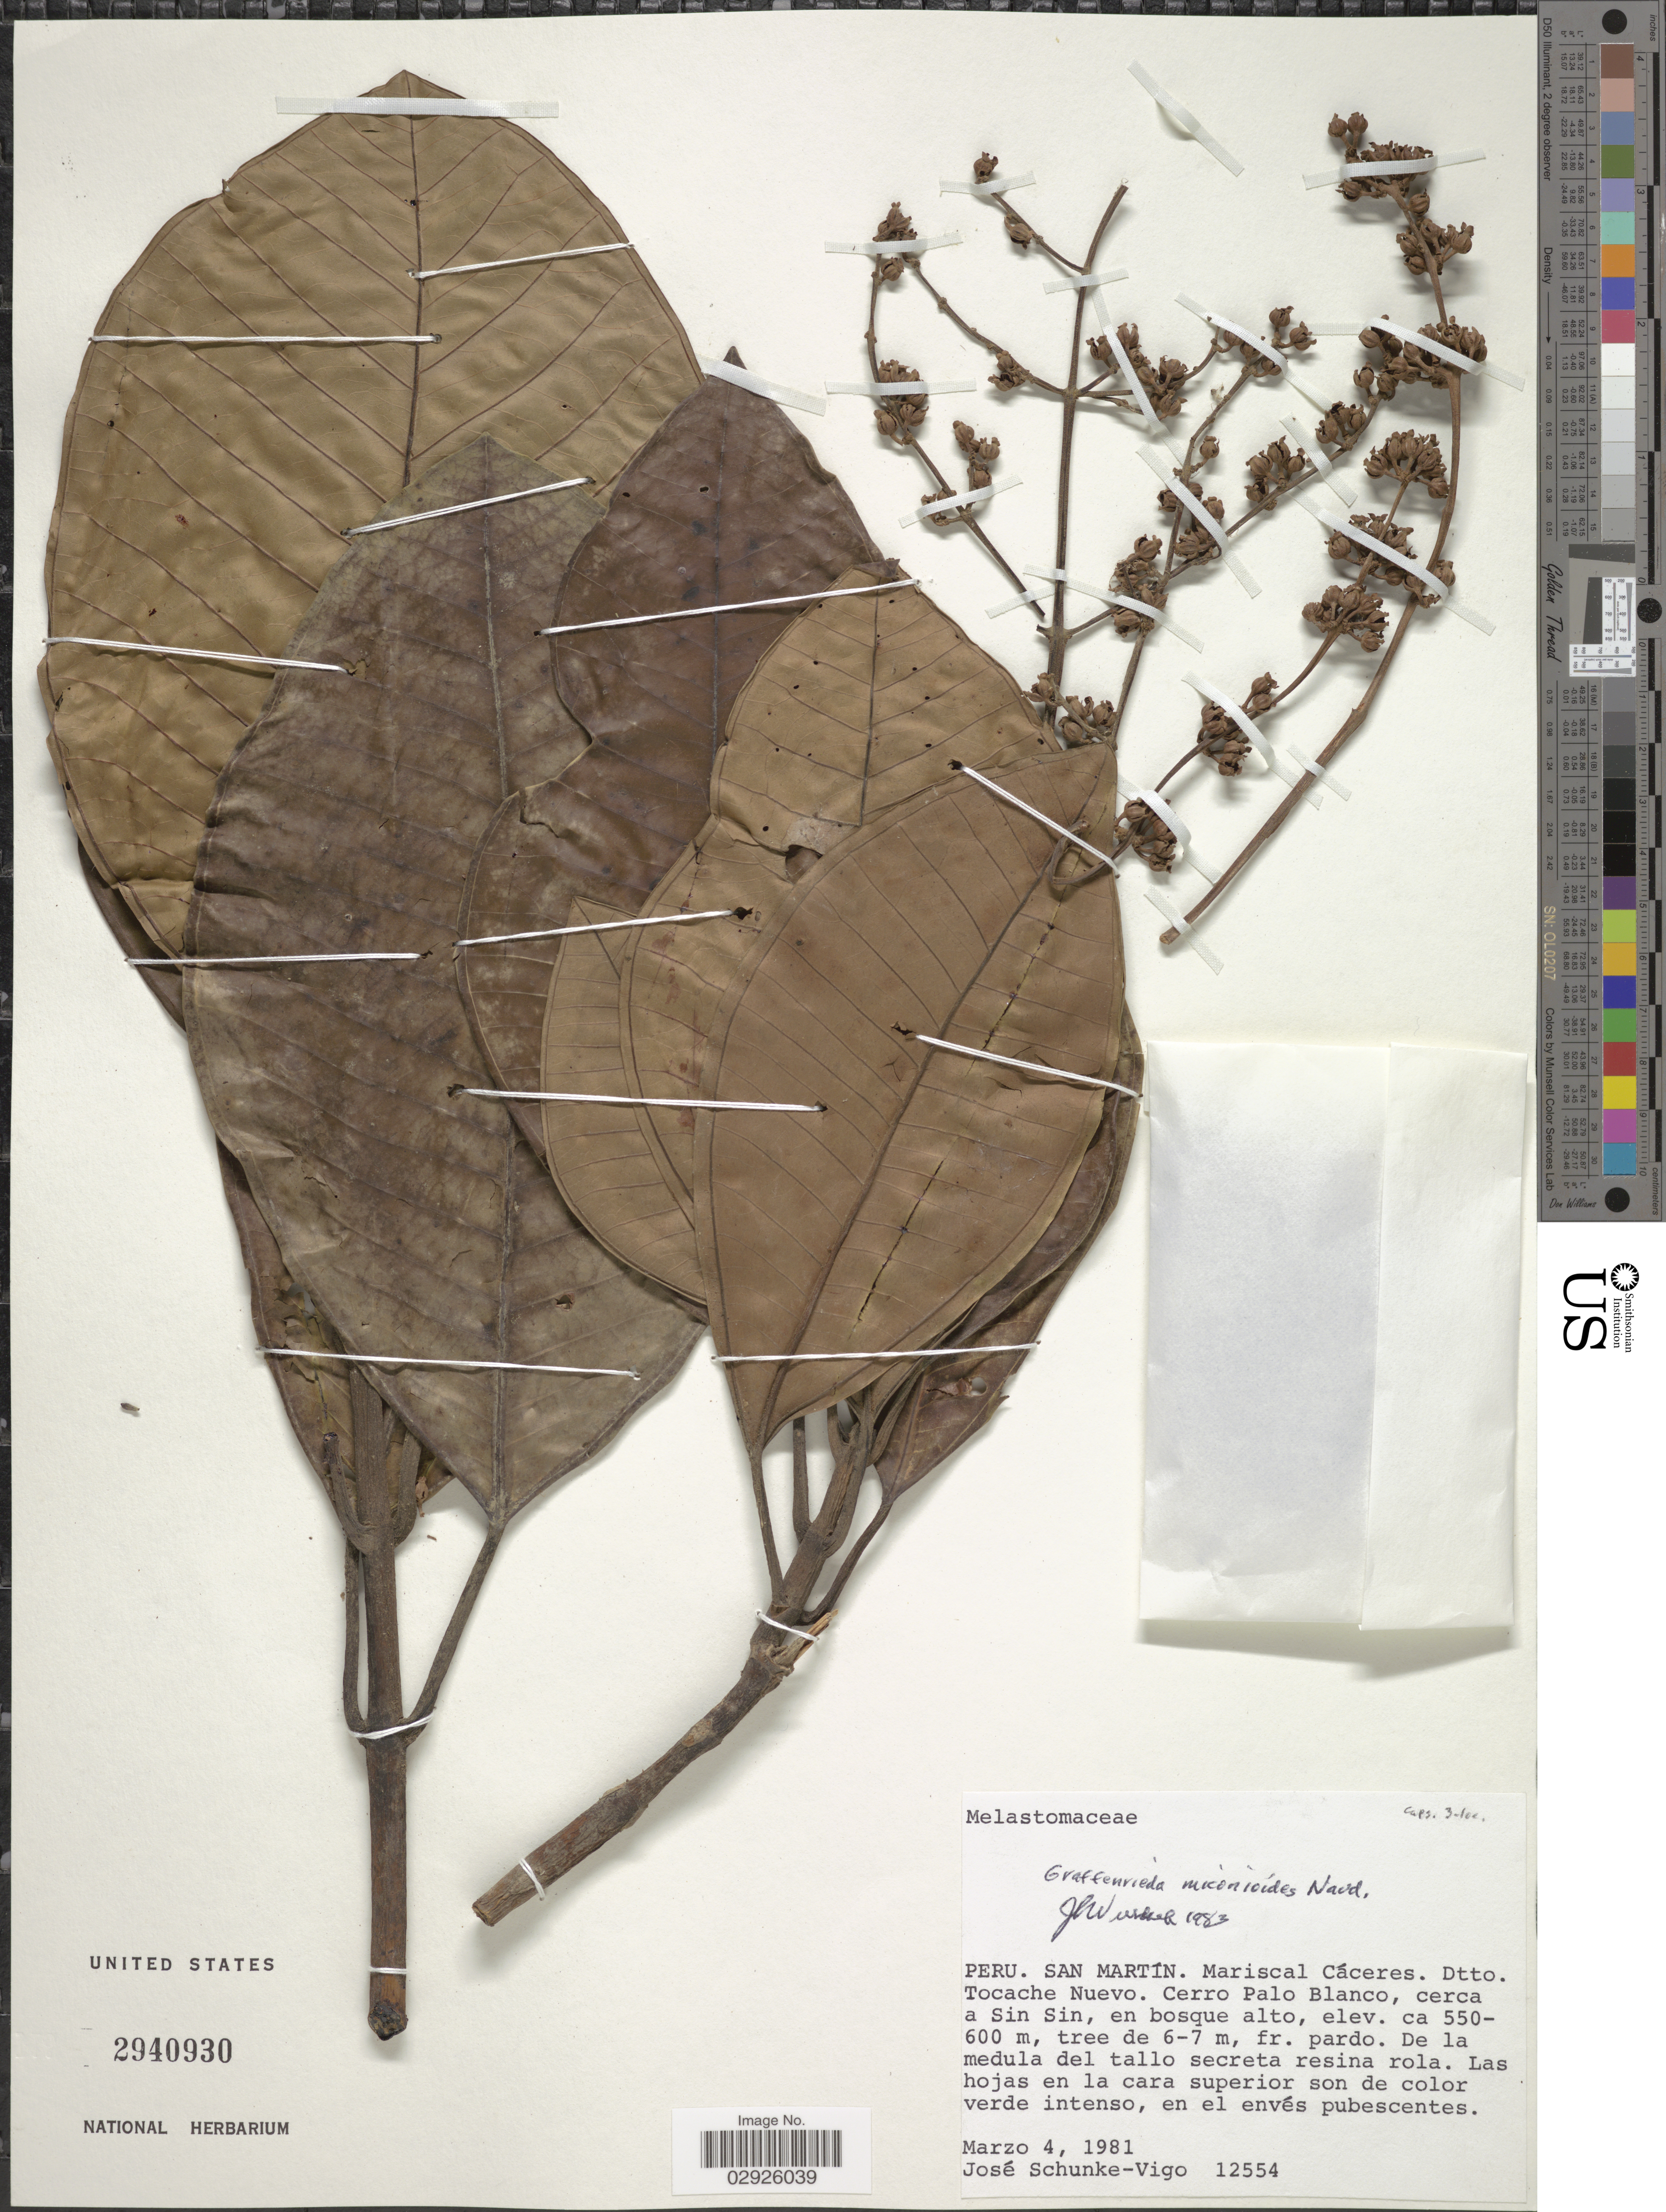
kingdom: Plantae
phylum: Tracheophyta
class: Magnoliopsida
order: Myrtales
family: Melastomataceae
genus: Graffenrieda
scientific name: Graffenrieda miconioides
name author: Naudin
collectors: J. Schunke Vigo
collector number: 12554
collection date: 1981-03-04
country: Peru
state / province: San Martín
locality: Mariscal Cáceres. Dtto. Tocache Nuevo. Cerro Palo Blanco, cerca a Sin Sin.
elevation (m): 550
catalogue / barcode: US 2940930